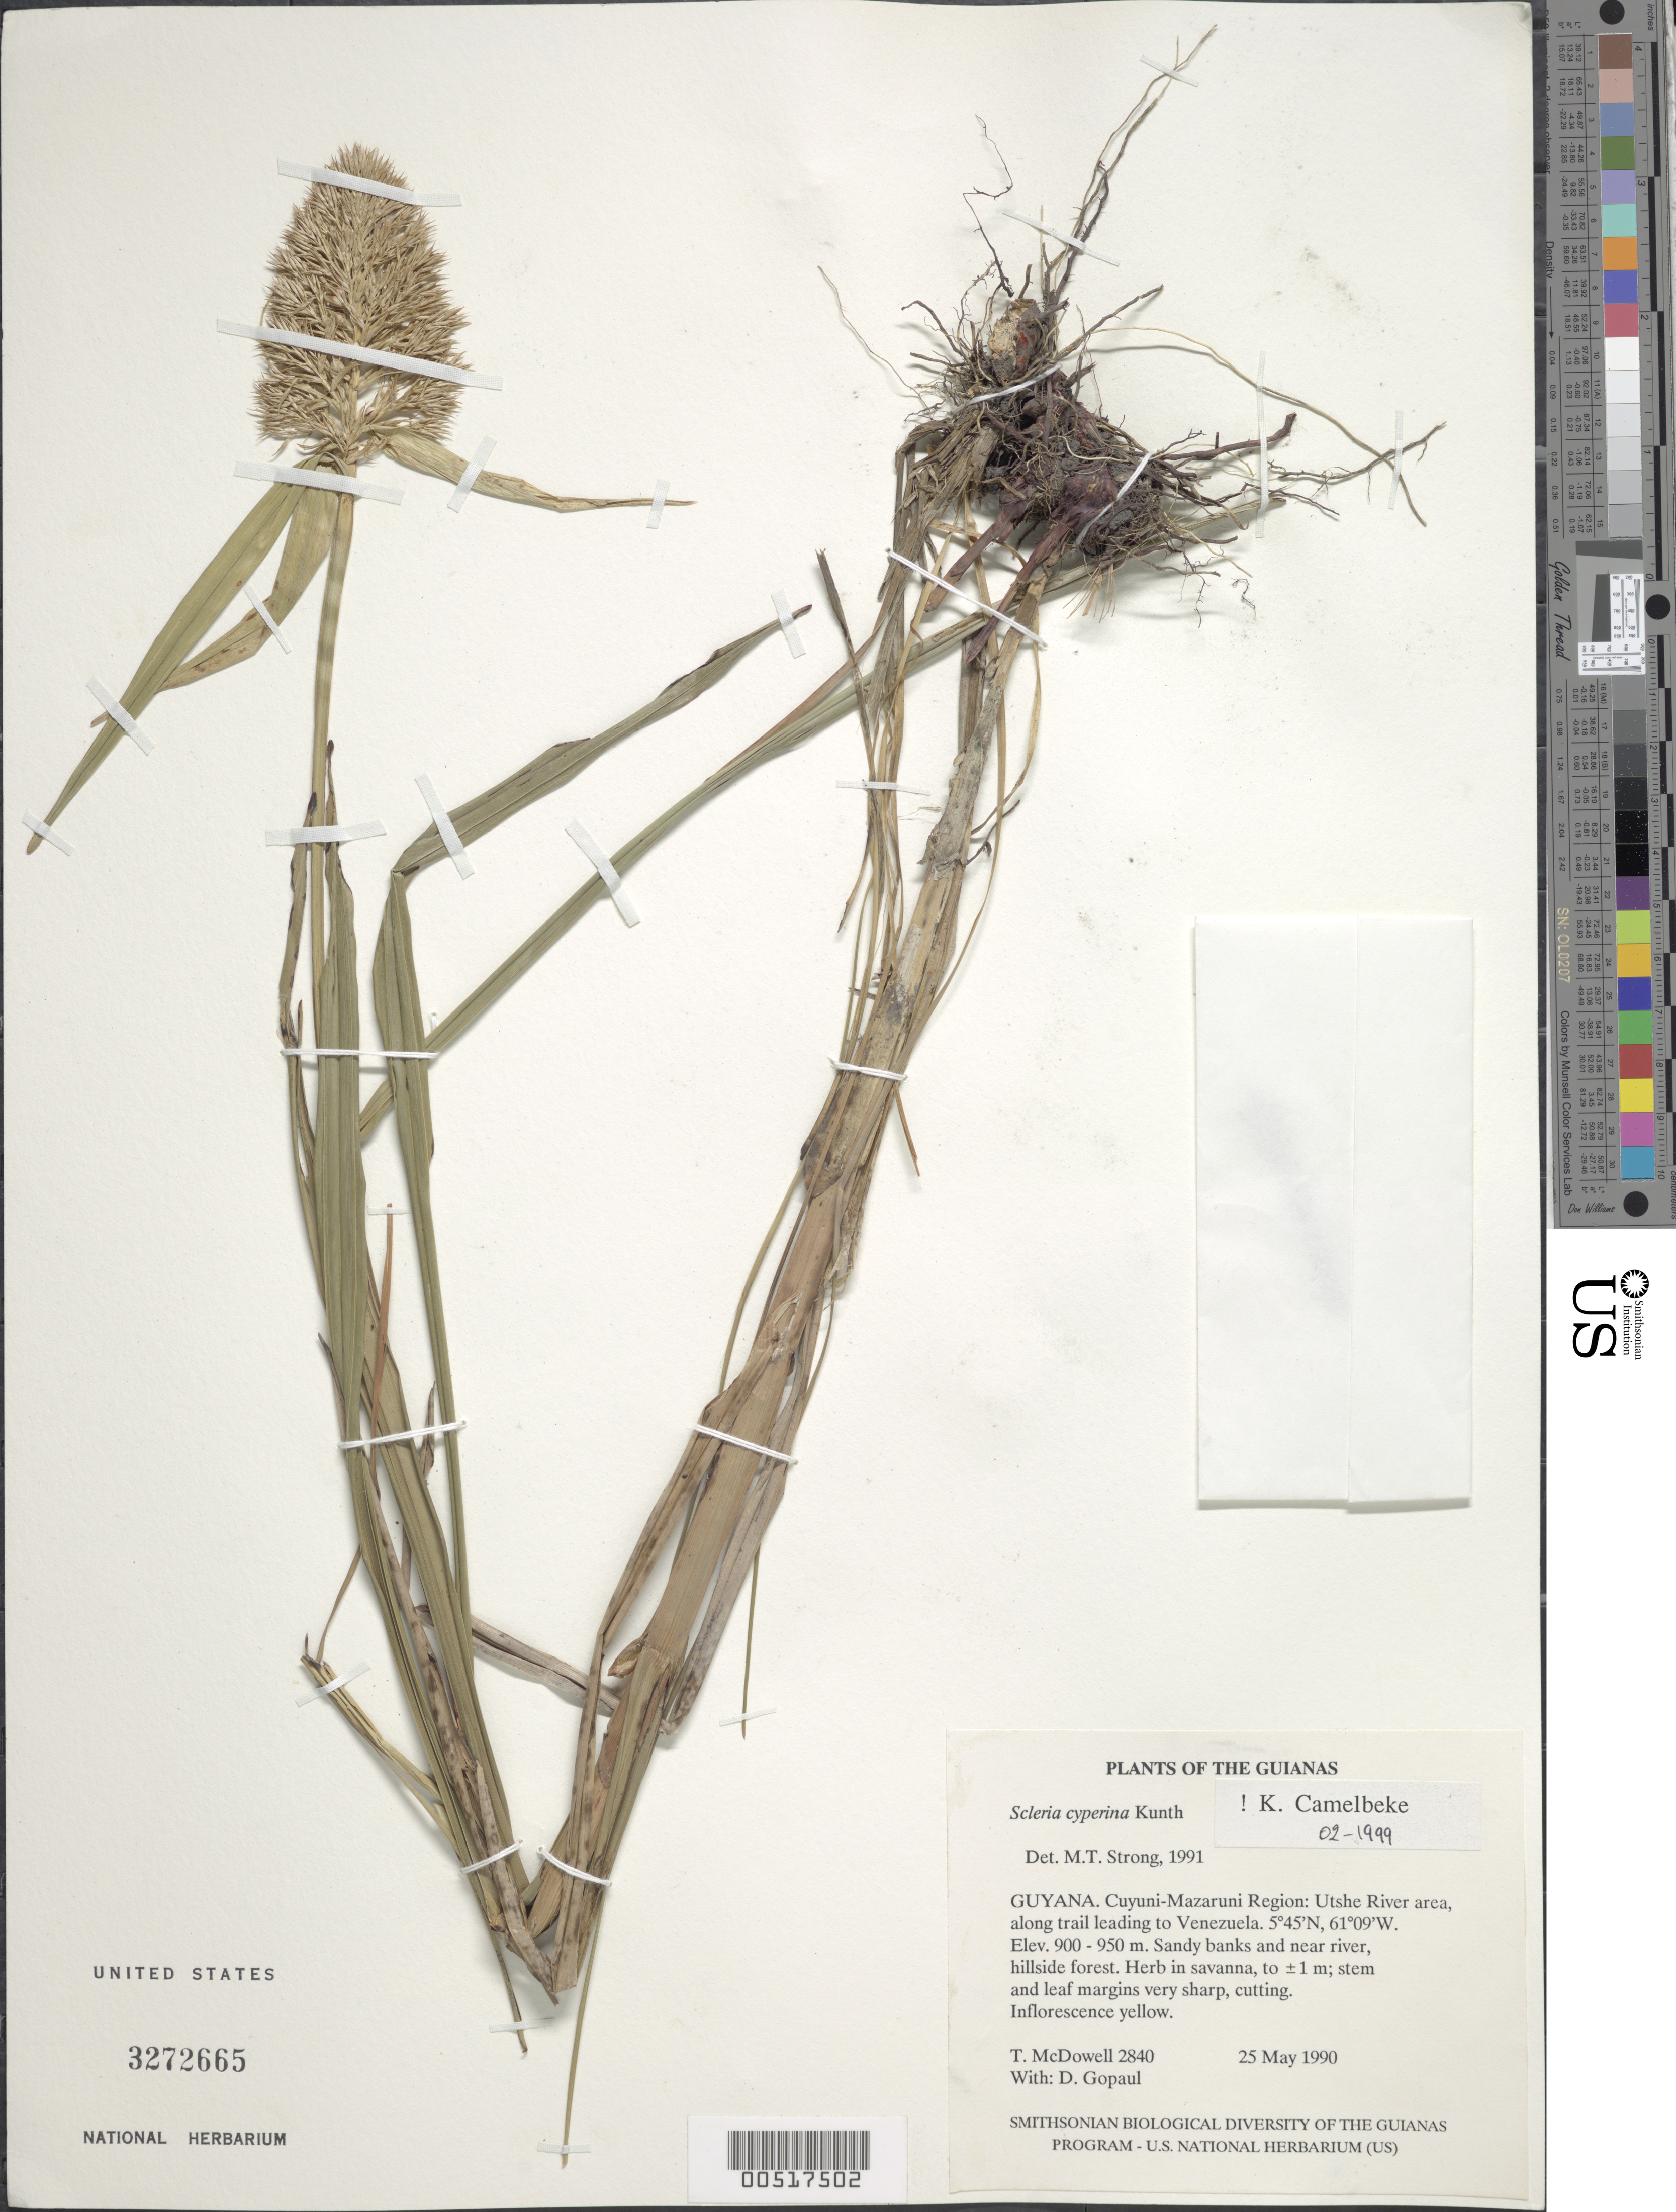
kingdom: Plantae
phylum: Tracheophyta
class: Liliopsida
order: Poales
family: Cyperaceae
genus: Scleria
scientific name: Scleria cyperina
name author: Willd. ex Kunth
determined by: Camelbeke, K.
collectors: T. McDowell & D. Gopaul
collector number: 2840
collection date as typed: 25 May 1990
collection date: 1990-05-25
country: Guyana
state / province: Cuyuni-Mazaruni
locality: Utshi River area, along trail leading to Venezuela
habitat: Sandy banks and near river, hillside forest, and hilltop sand savanna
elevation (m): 900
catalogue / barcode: US 3272665